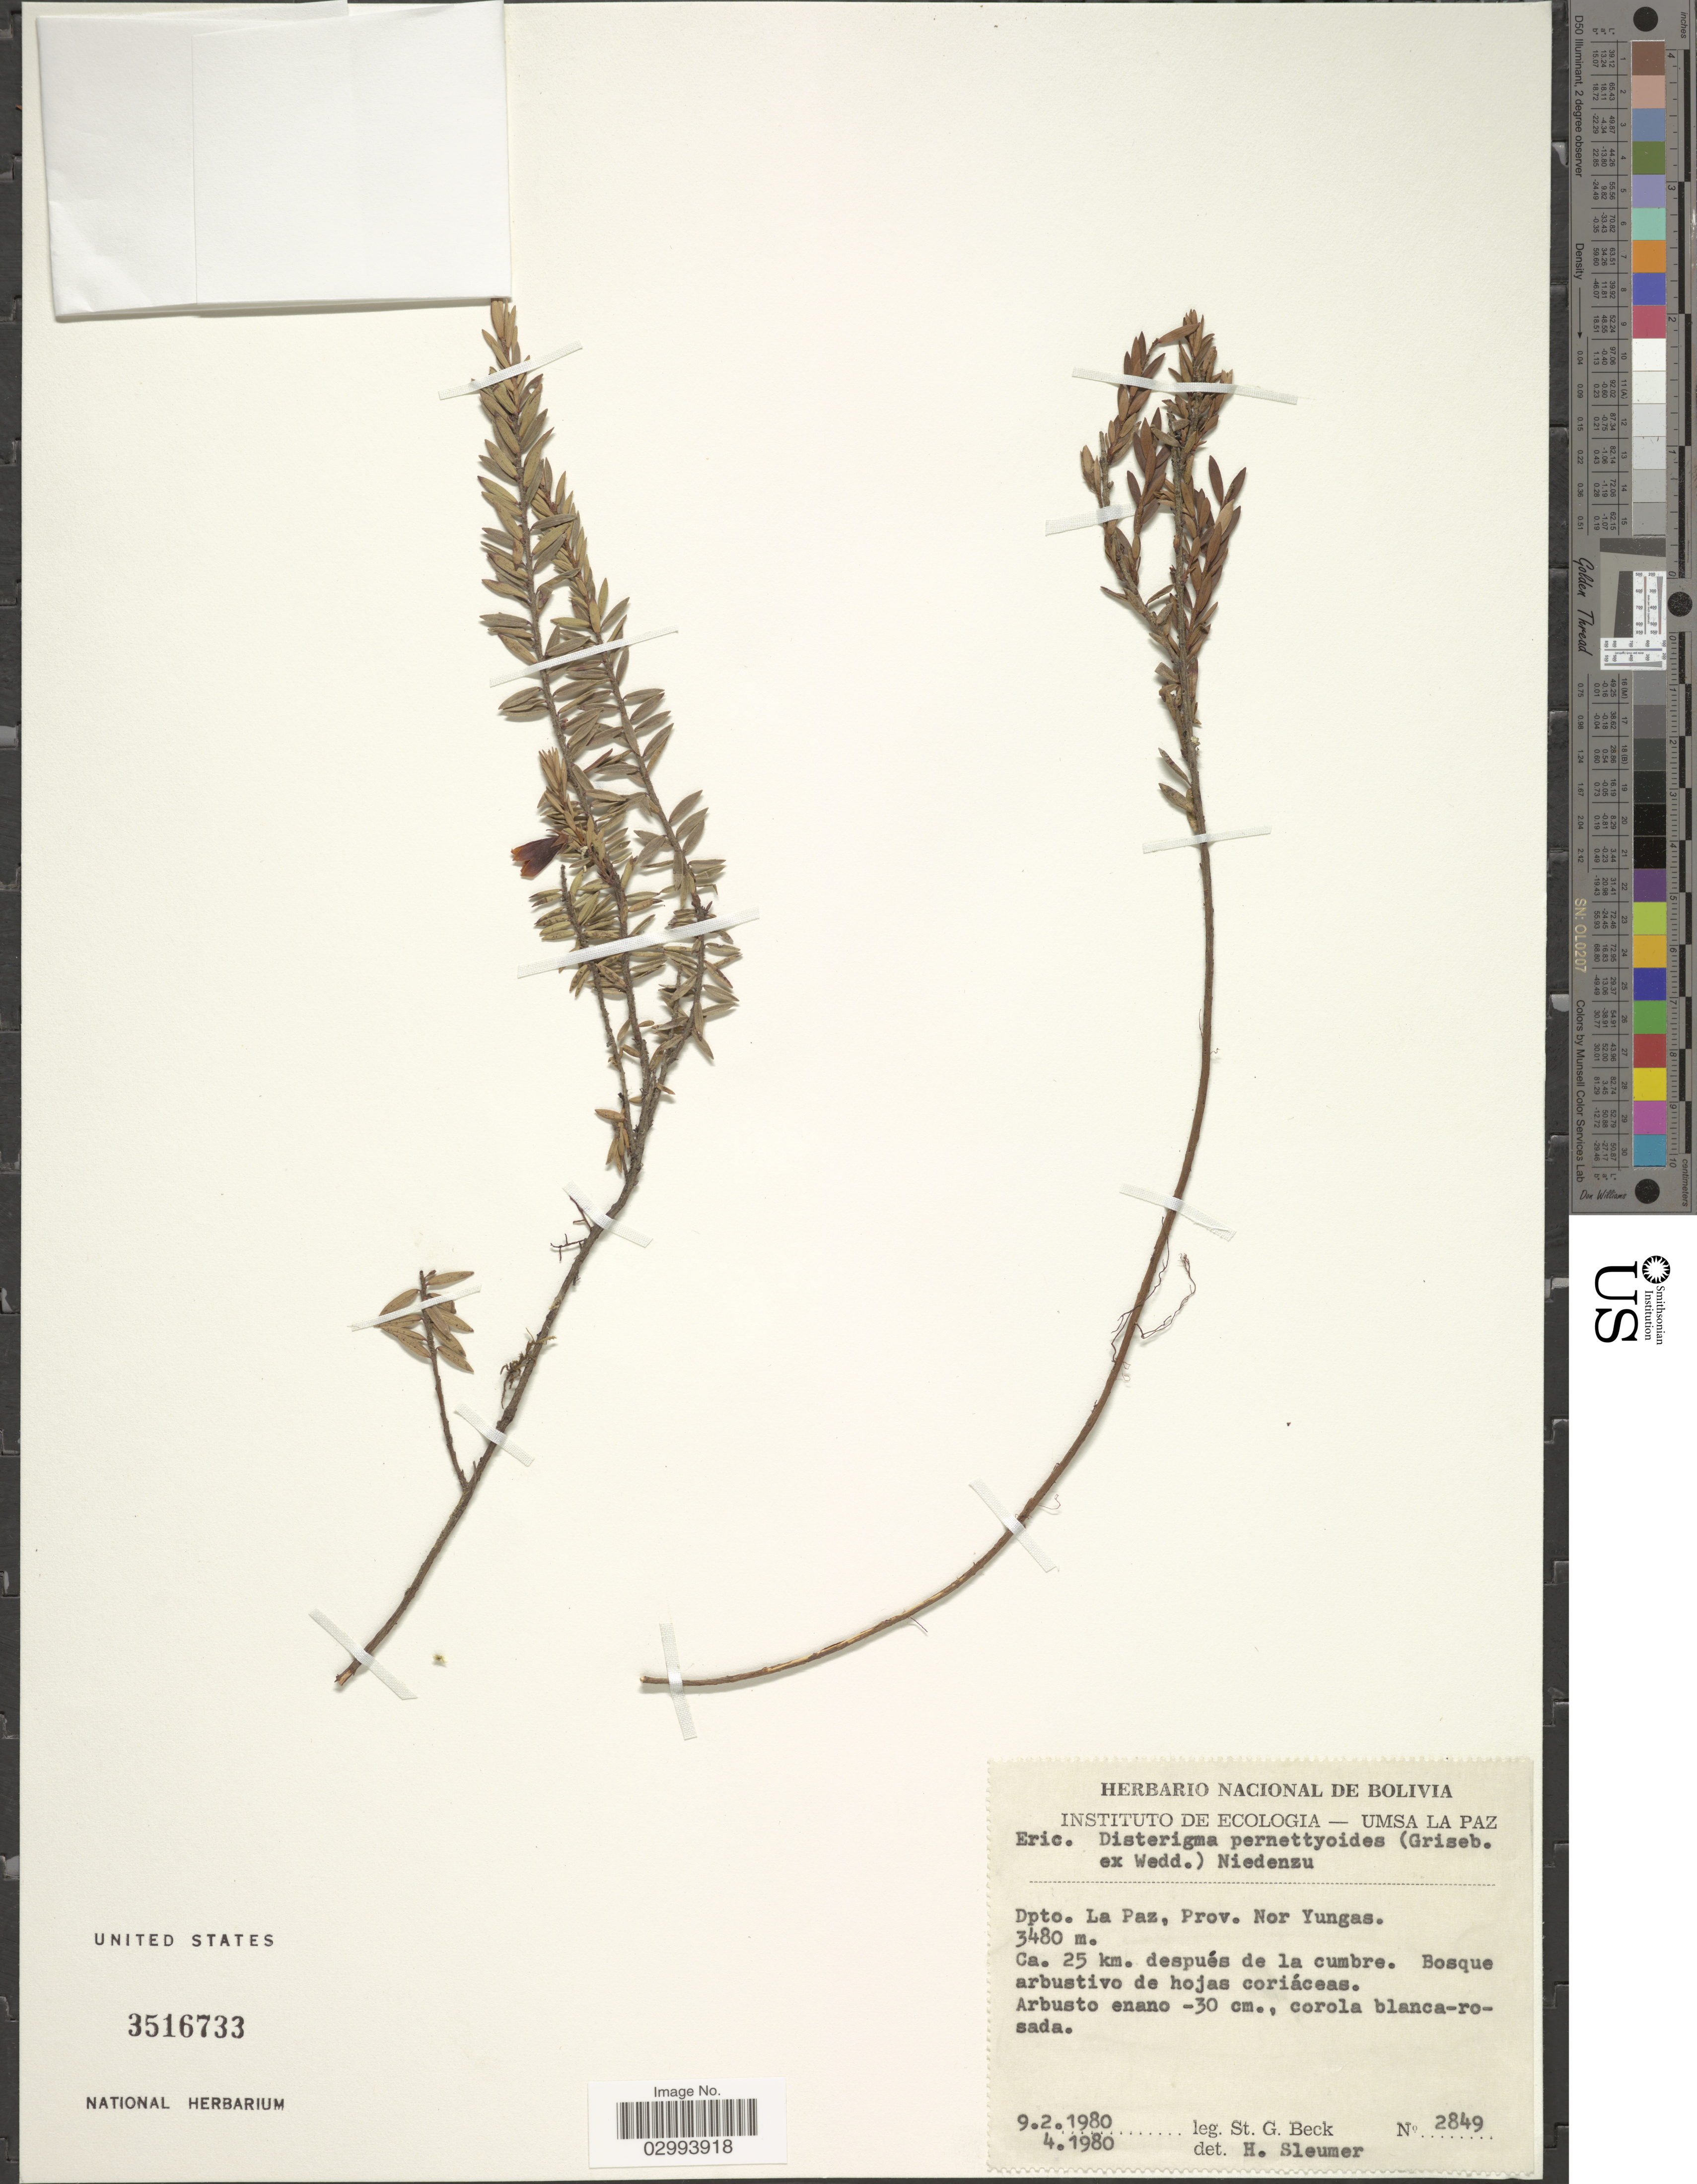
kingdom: Plantae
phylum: Tracheophyta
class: Magnoliopsida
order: Ericales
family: Ericaceae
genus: Disterigma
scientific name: Disterigma pernettyoides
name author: (Griseb.) Nied.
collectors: S. G. Beck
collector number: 2849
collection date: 1980-02-09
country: Bolivia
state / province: La Paz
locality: Dpto. La Paz, Prov. Nor Yungas. Ca. 25 km. después de la cumbre.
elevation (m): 3480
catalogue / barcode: US 3516733